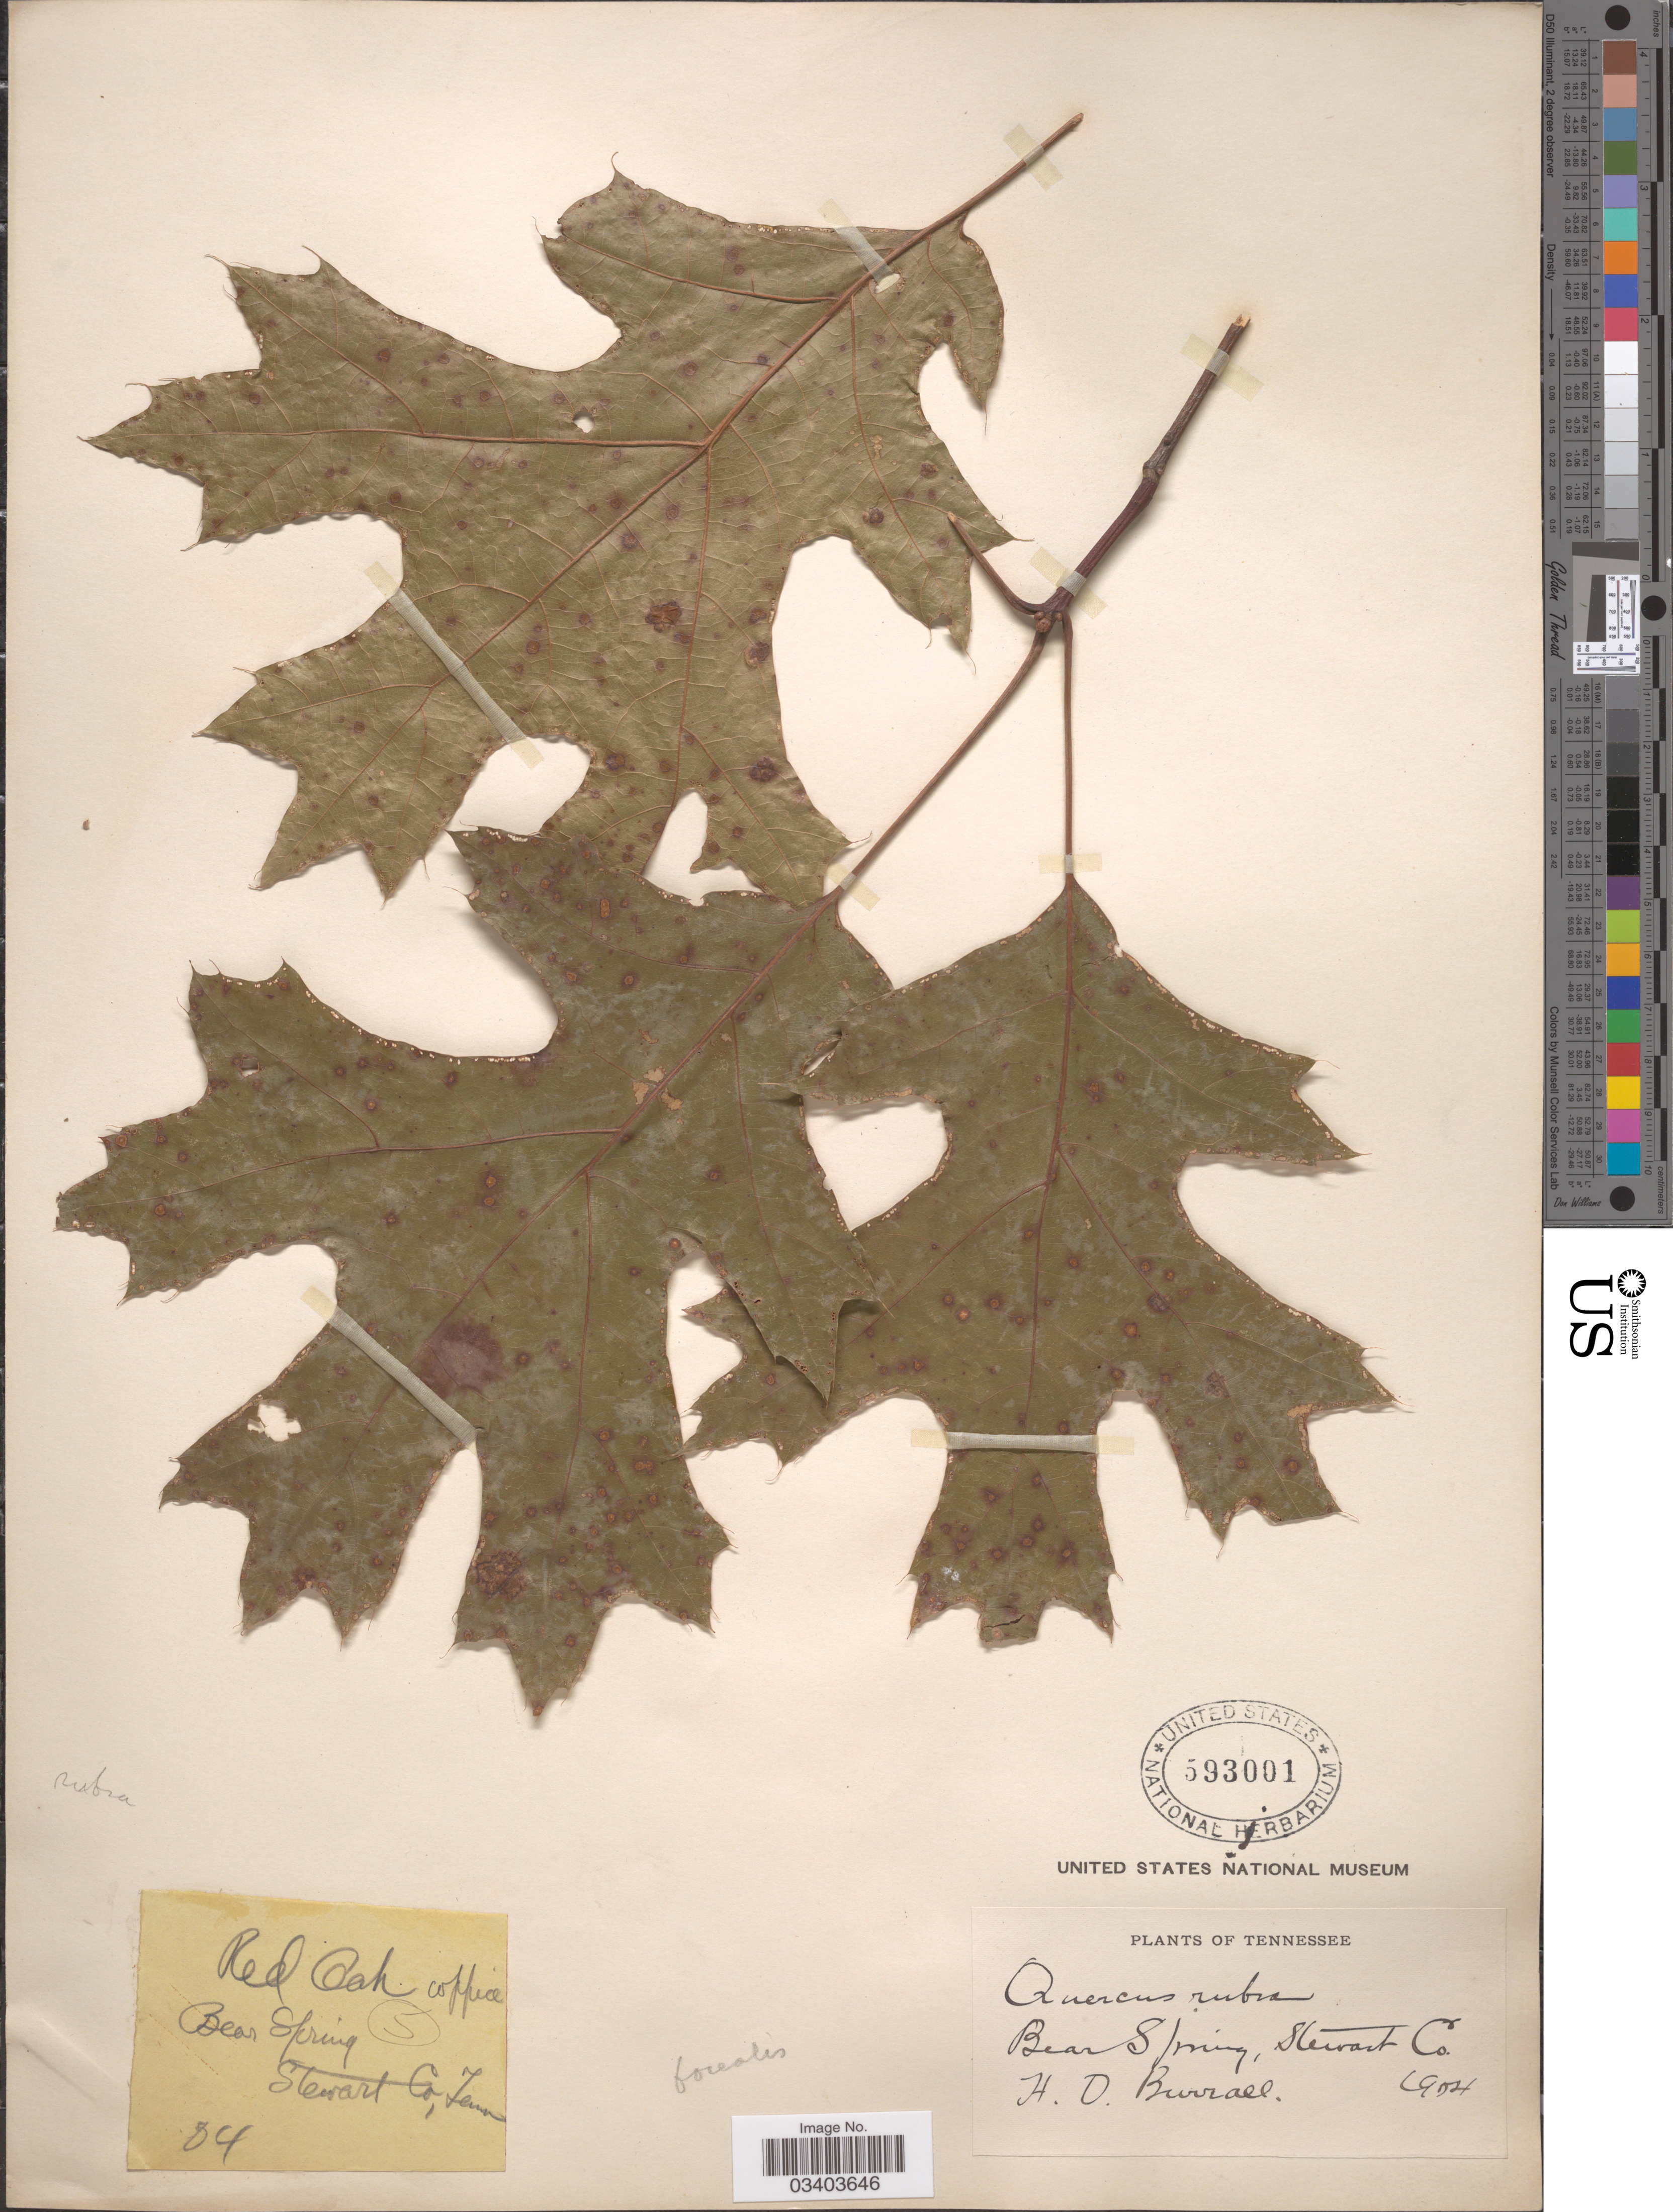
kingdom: Plantae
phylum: Tracheophyta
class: Magnoliopsida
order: Fagales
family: Fagaceae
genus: Quercus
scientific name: Quercus borealis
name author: F. Michx.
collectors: H. Burrall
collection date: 1904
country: United States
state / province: Tennessee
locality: Bear Spring, Stewart Co.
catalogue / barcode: US 593001